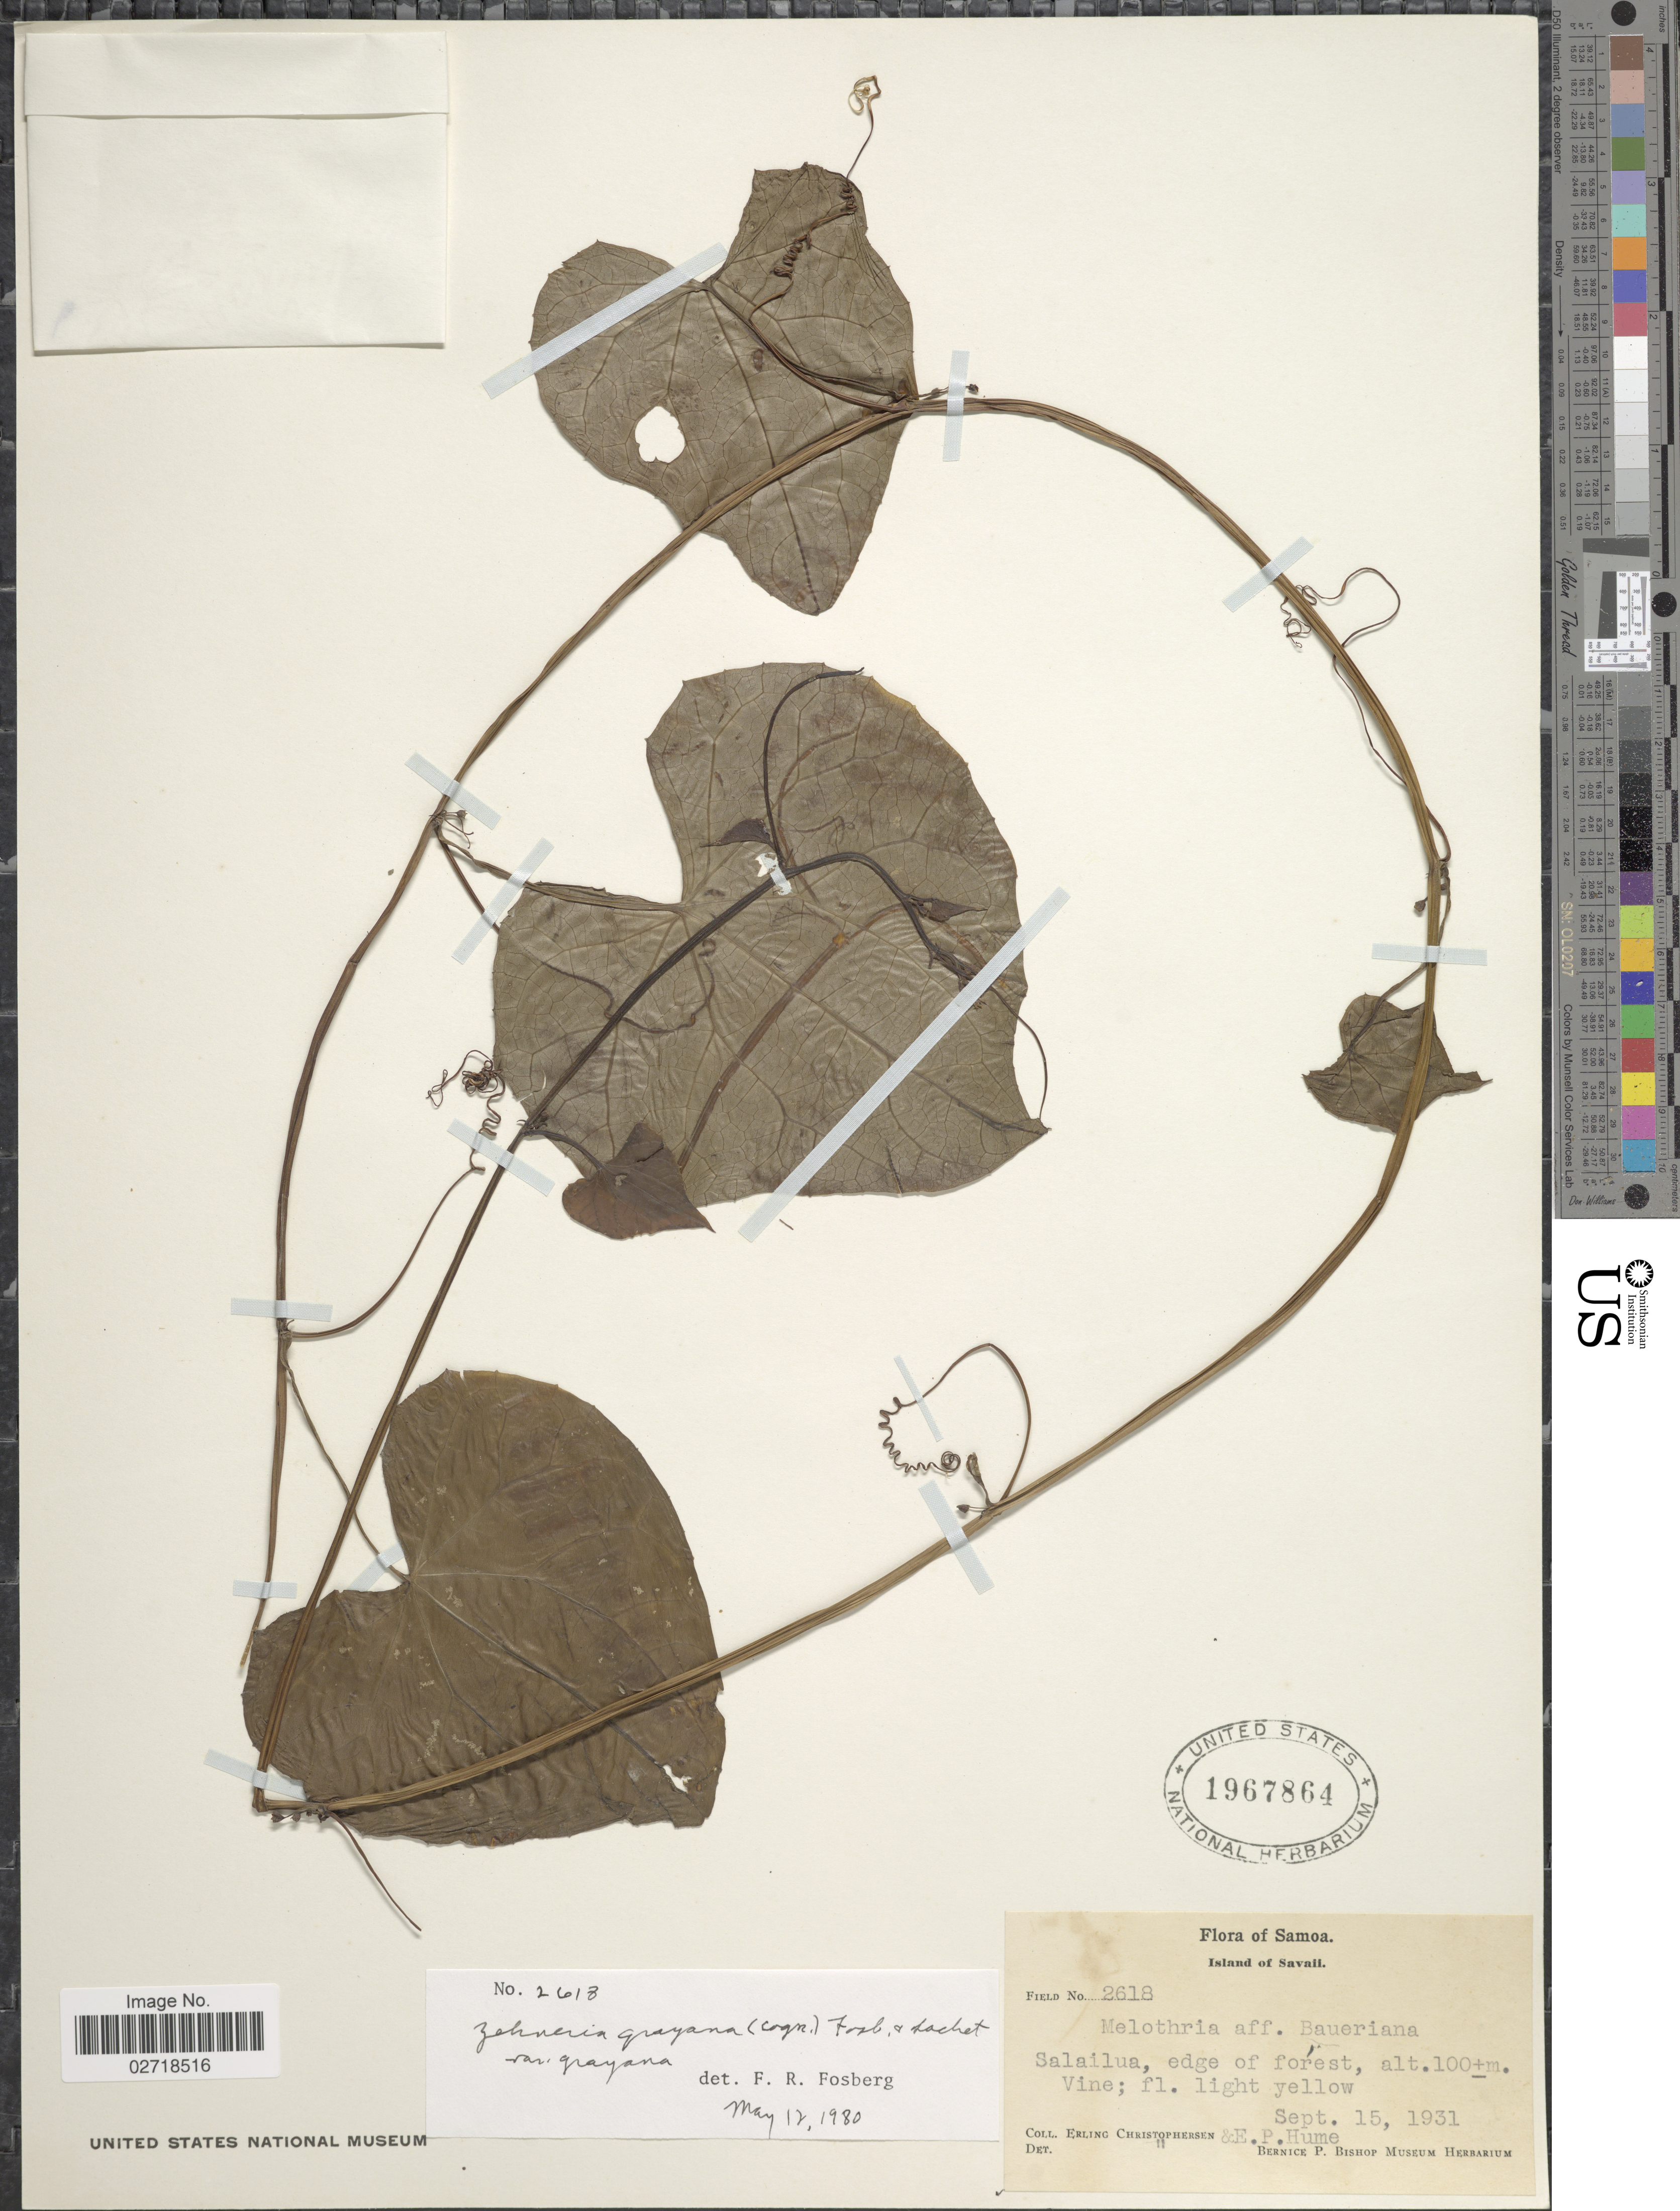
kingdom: Plantae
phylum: Tracheophyta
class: Magnoliopsida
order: Cucurbitales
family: Cucurbitaceae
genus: Zehneria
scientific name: Zehneria grayana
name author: (Cogn.) Fosberg & Sachet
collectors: E. Christophersen & E. P. Hume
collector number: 2618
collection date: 1931-09-15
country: Samoa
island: Savai'i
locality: Island of Savaii, Salailua, edge of forest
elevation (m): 100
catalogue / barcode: US 1967864